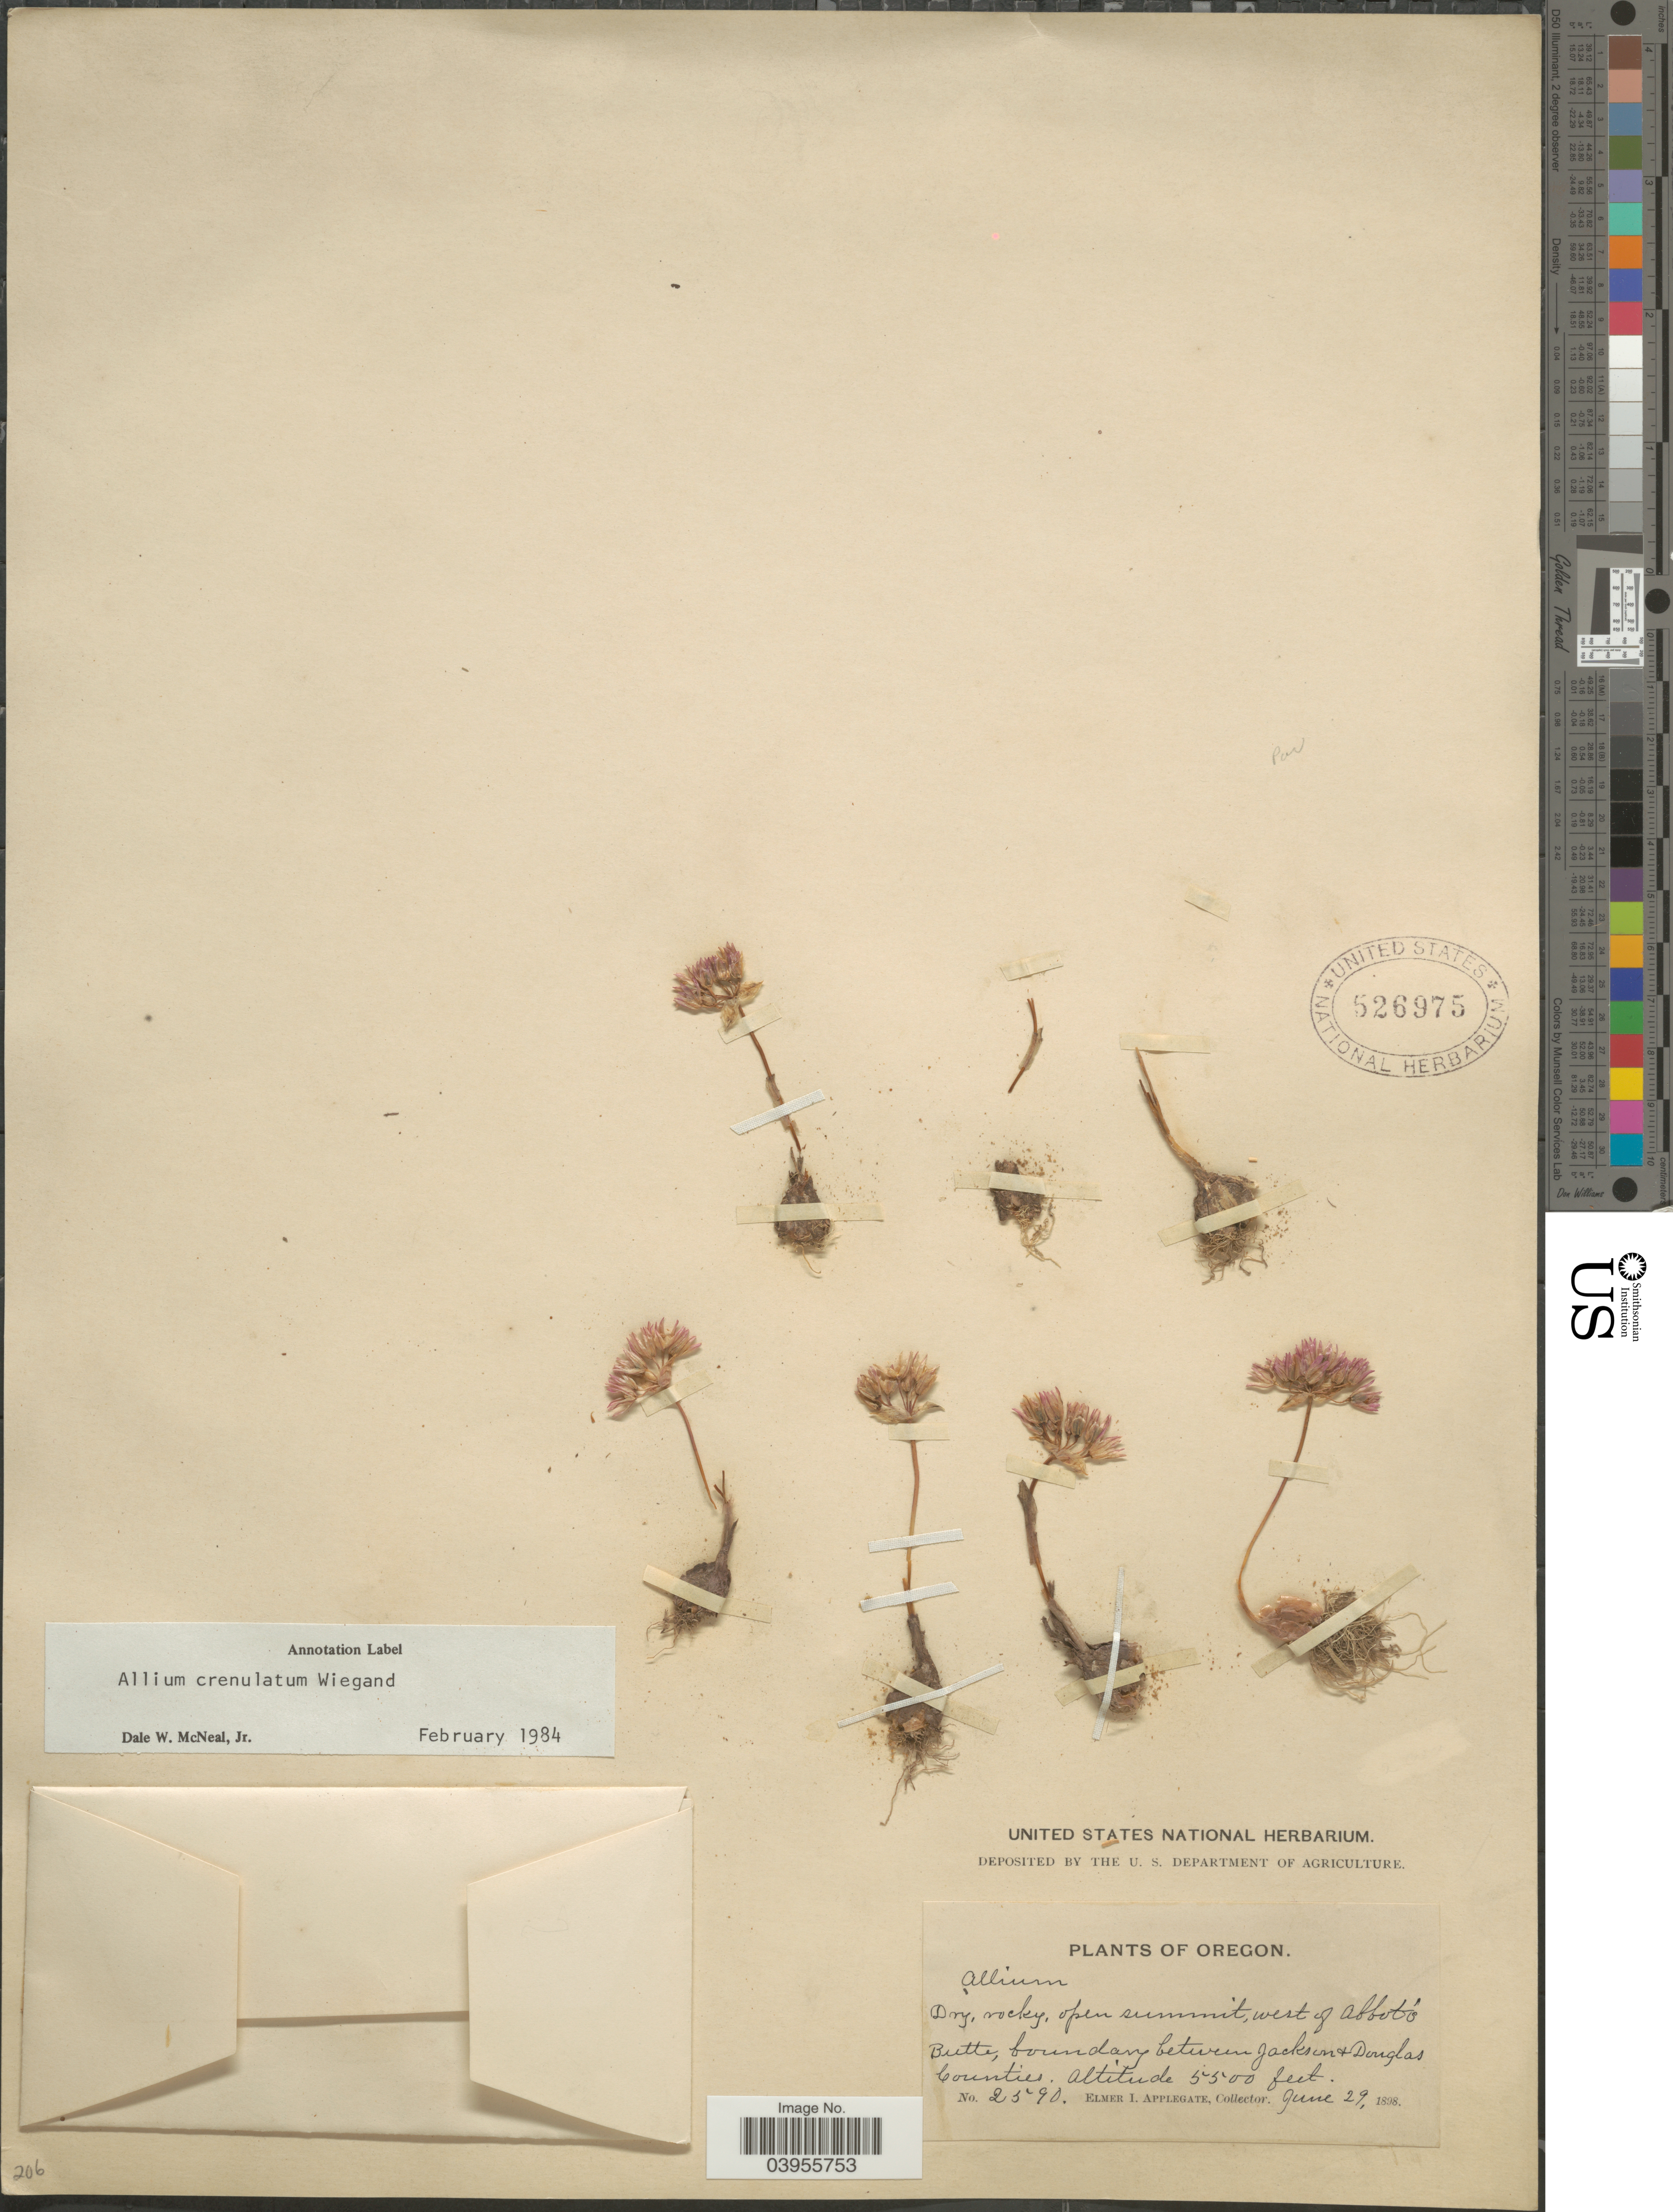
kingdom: Plantae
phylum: Tracheophyta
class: Liliopsida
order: Asparagales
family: Amaryllidaceae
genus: Allium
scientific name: Allium crenulatum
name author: Wiegand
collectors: E. I. Applegate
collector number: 2590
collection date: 1898-06-29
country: United States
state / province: Oregon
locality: Dry, rocky, open summit, west of Abbot's Butte, boundary between Jackson & Douglas Counties.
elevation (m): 1676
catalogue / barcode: US 526975